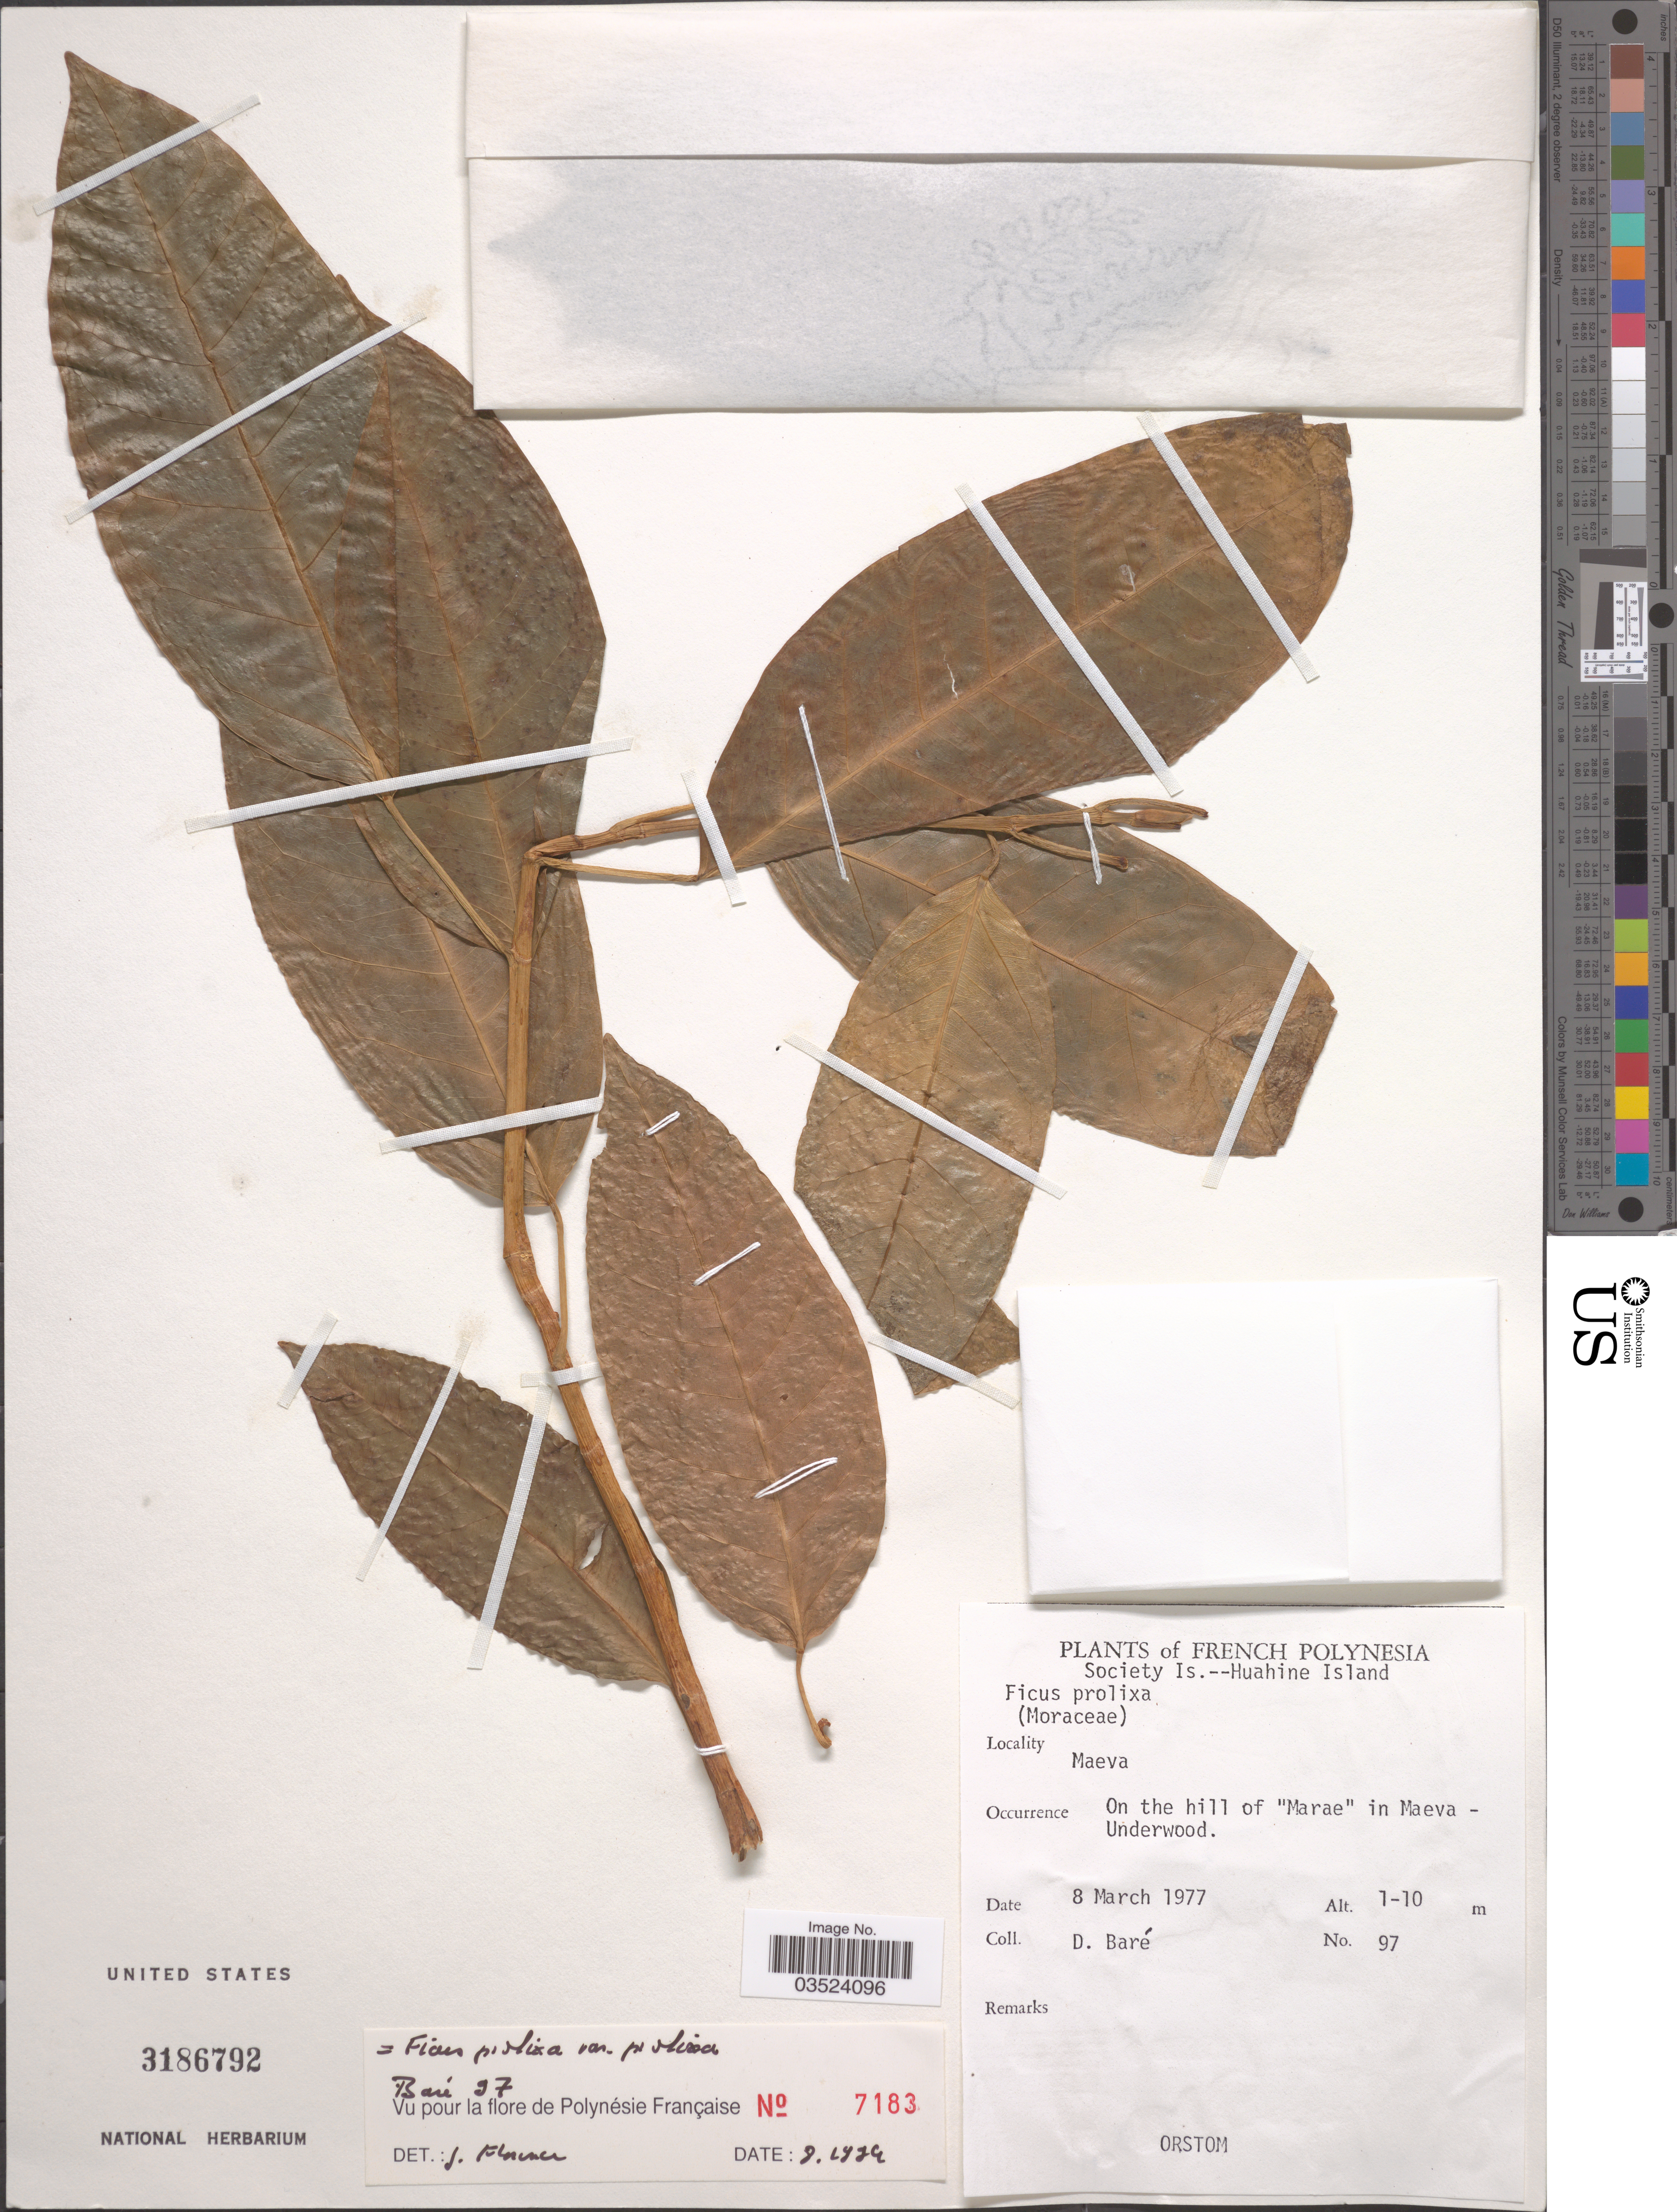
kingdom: Plantae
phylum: Tracheophyta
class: Magnoliopsida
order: Rosales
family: Moraceae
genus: Ficus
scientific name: Ficus prolixa var. prolixa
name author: G. Forst.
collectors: D. Baré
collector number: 97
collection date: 1977-03-08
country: French Polynesia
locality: Society Is.--Huahine Island. Muave. On the hill of "Marae" in Maeva - Underwood.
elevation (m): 1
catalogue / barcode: US 3186792